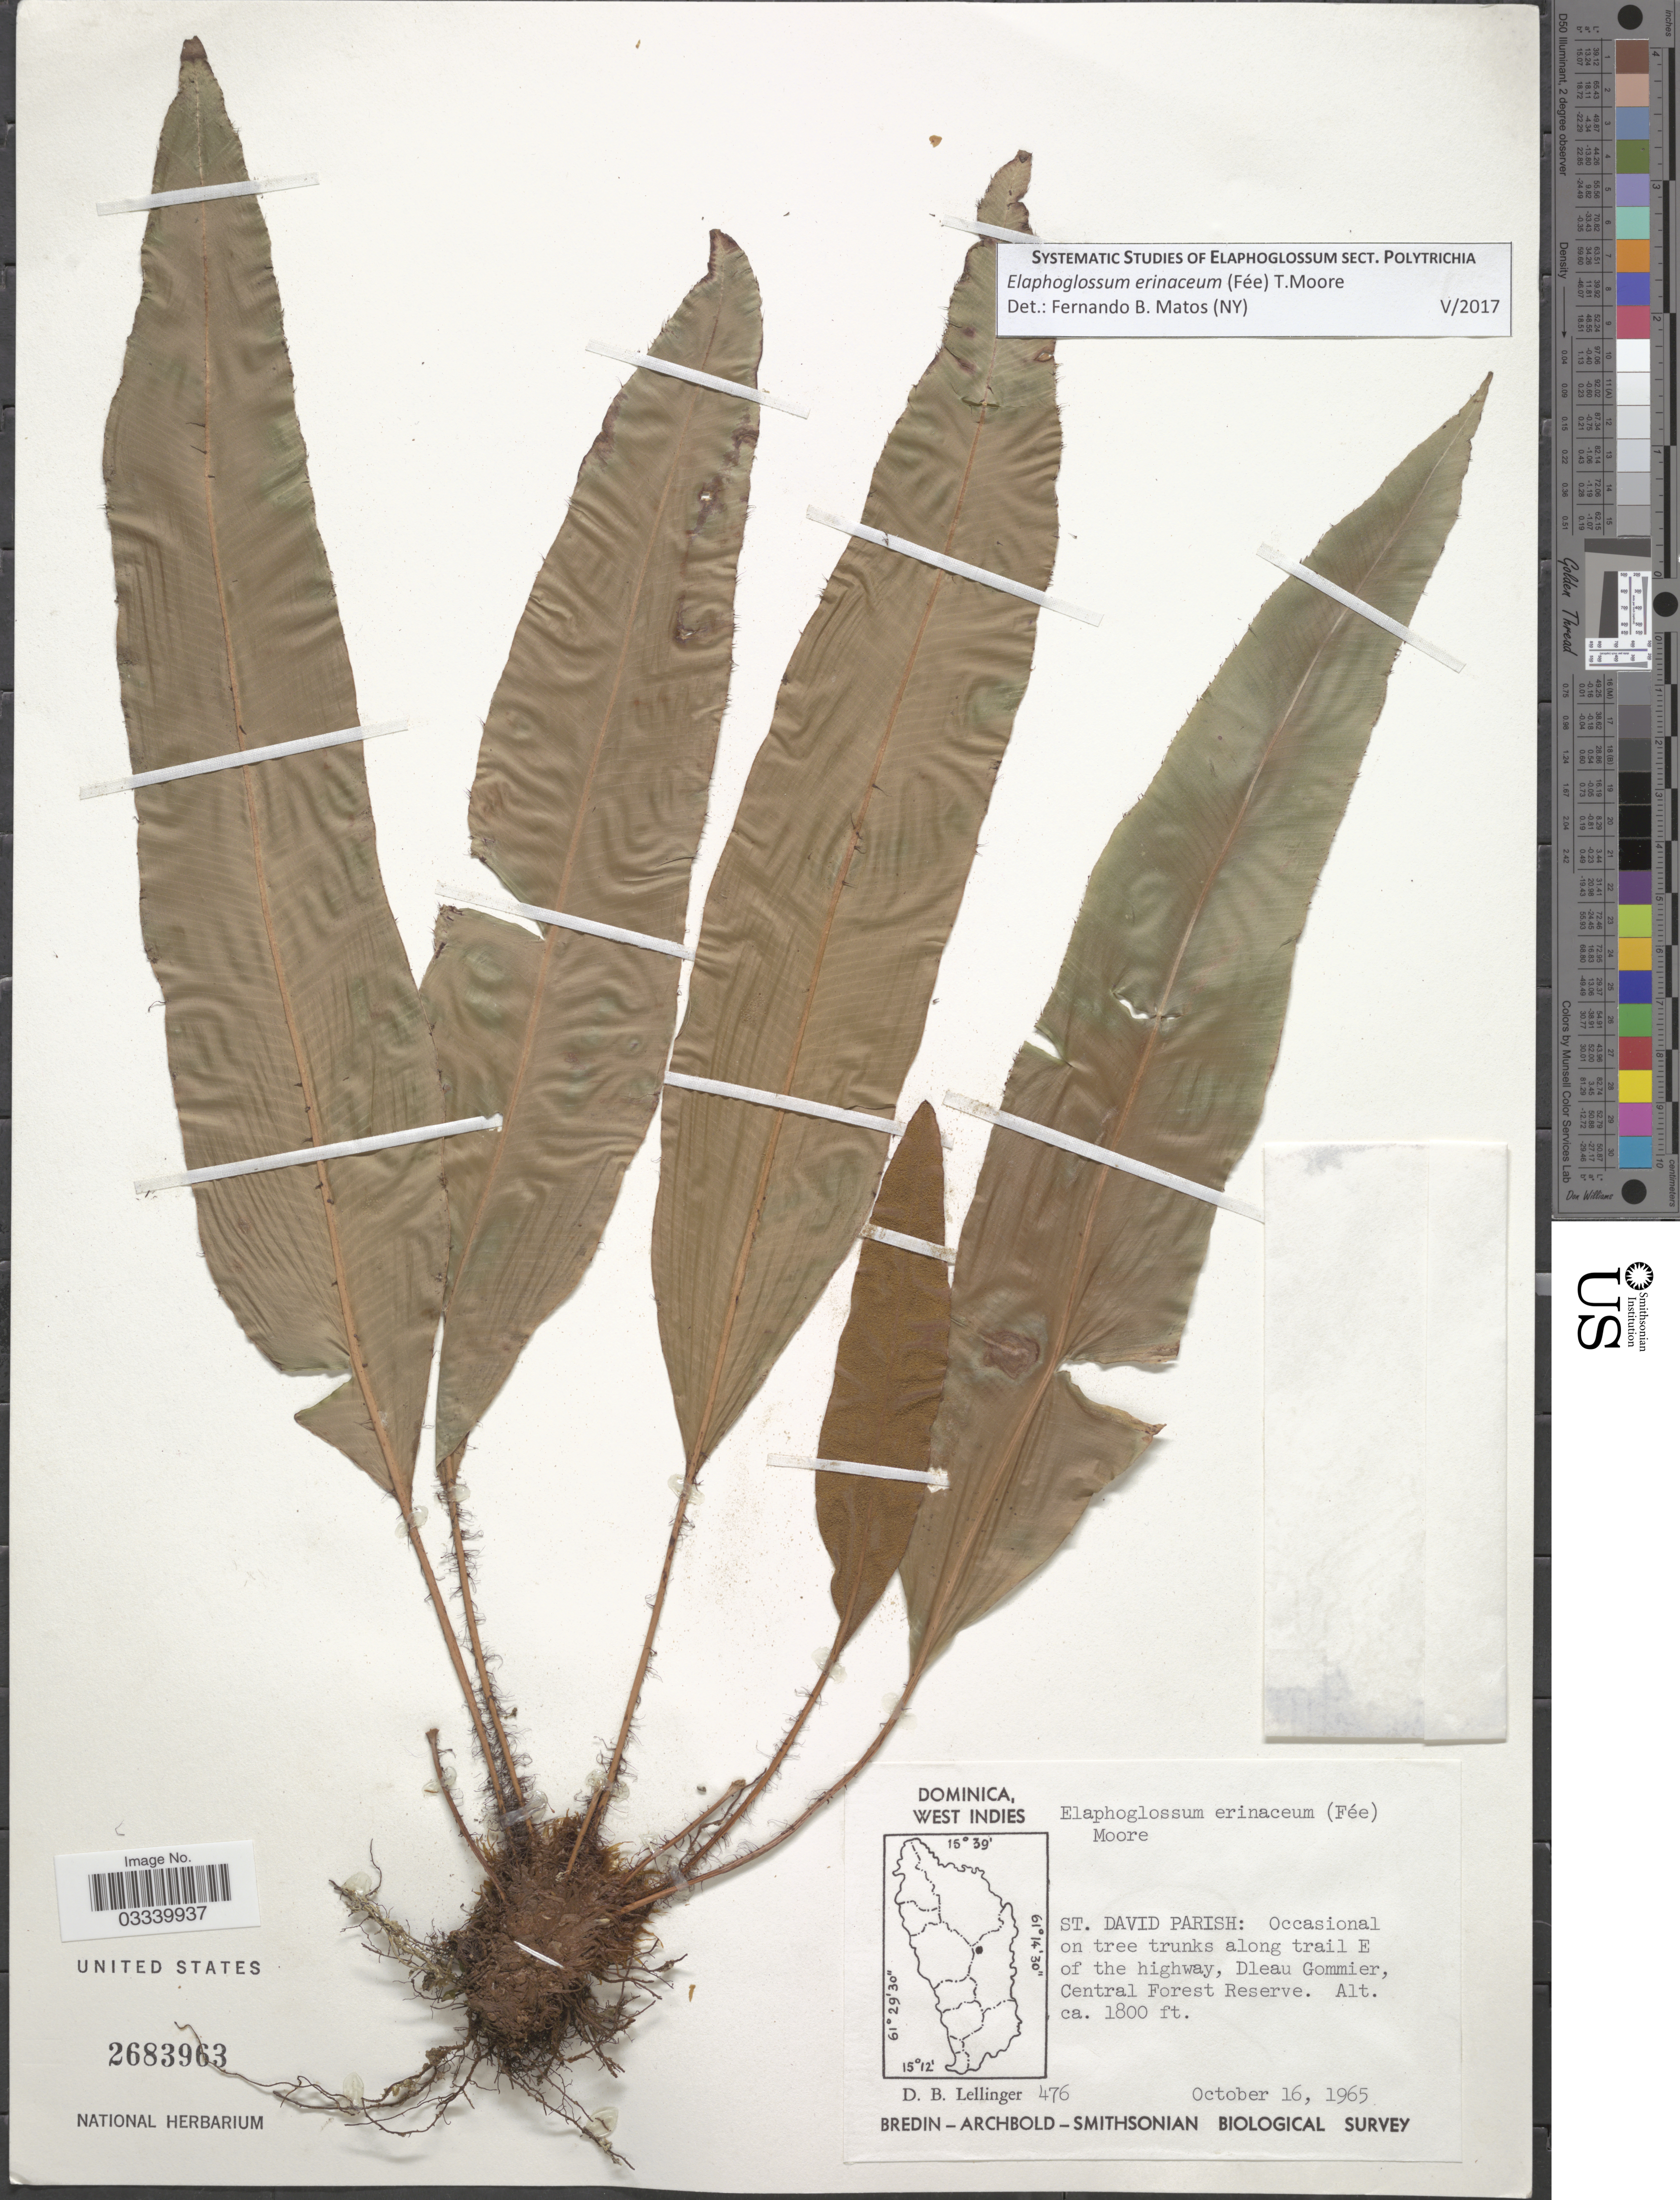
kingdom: Plantae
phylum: Tracheophyta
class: Polypodiopsida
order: Polypodiales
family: Dryopteridaceae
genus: Elaphoglossum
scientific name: Elaphoglossum erinaceum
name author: (Fée) T. Moore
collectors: D. B. Lellinger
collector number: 476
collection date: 1965-10-16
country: Dominica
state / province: St. David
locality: St. David Parish: Occasional on tree trunks along trail E of the highway, Dleau Gommier, Central Forest Reserve.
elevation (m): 549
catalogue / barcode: US 2683963